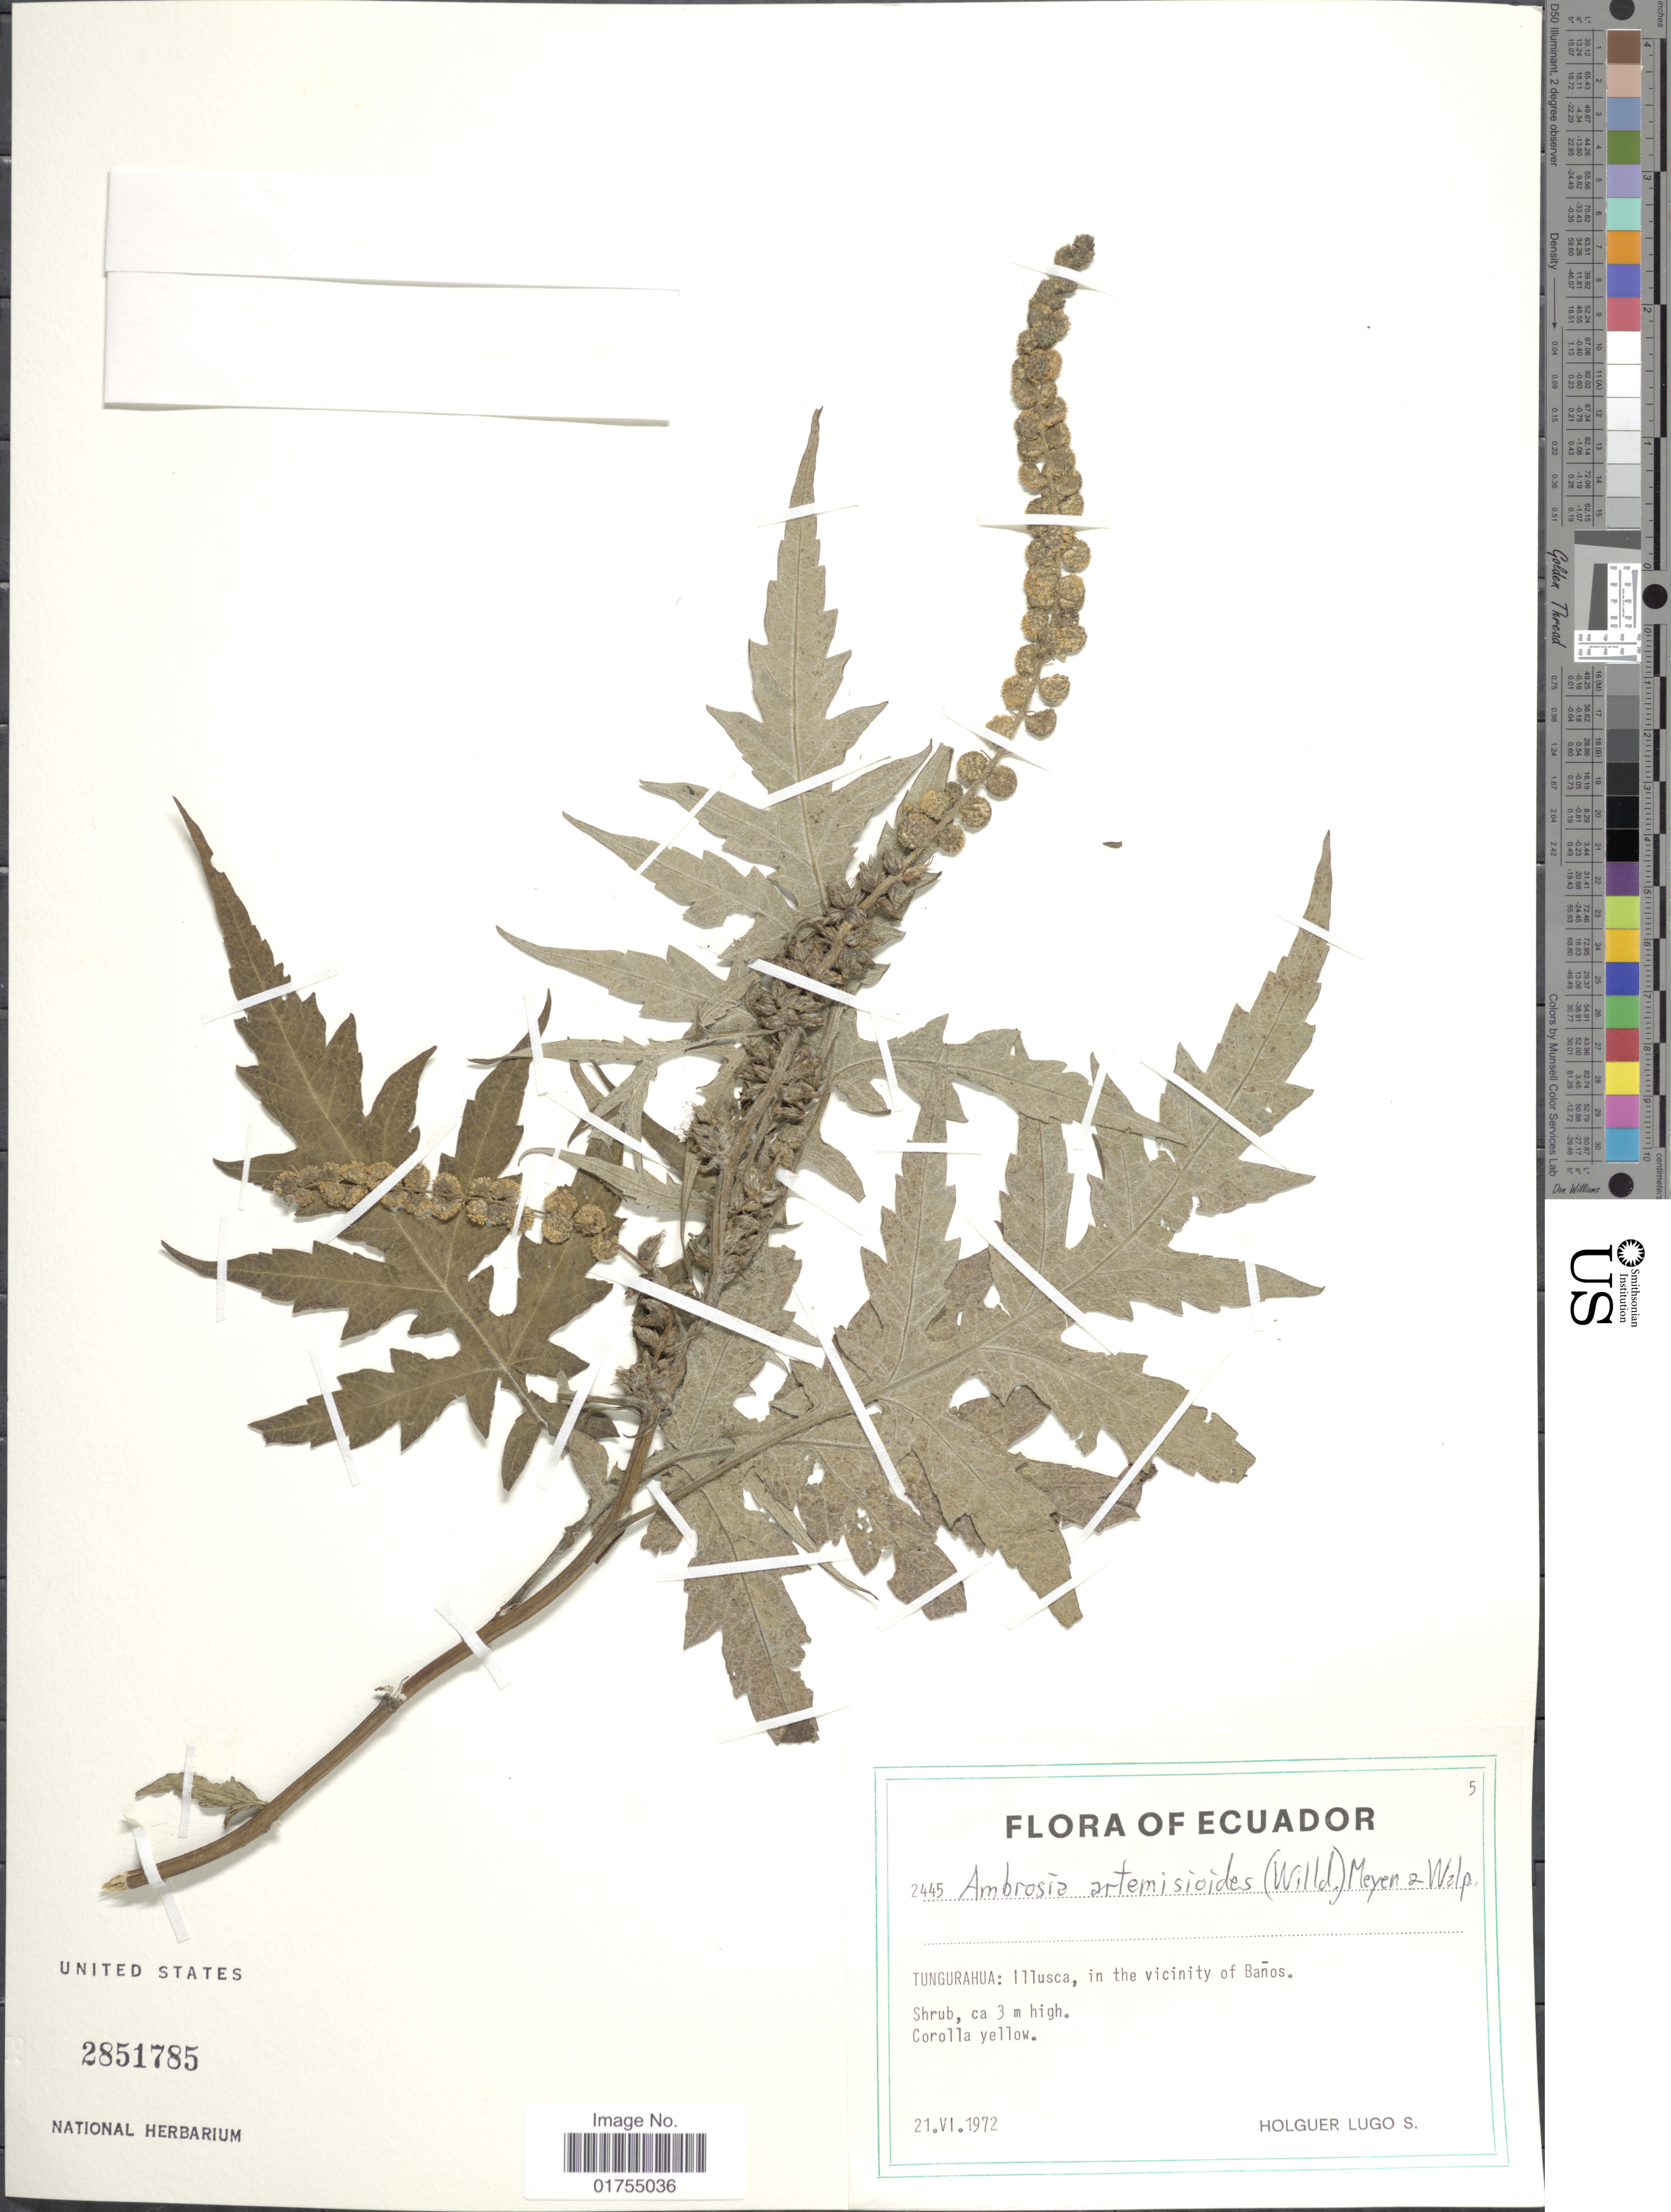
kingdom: Plantae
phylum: Tracheophyta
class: Magnoliopsida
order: Asterales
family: Asteraceae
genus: Franseria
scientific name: Franseria artemisioides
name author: Willd.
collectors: L. Holguer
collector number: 2445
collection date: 1972-06-21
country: Ecuador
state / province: Tungurahua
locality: Illusca, in the vicinity of Banos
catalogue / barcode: US 2851785